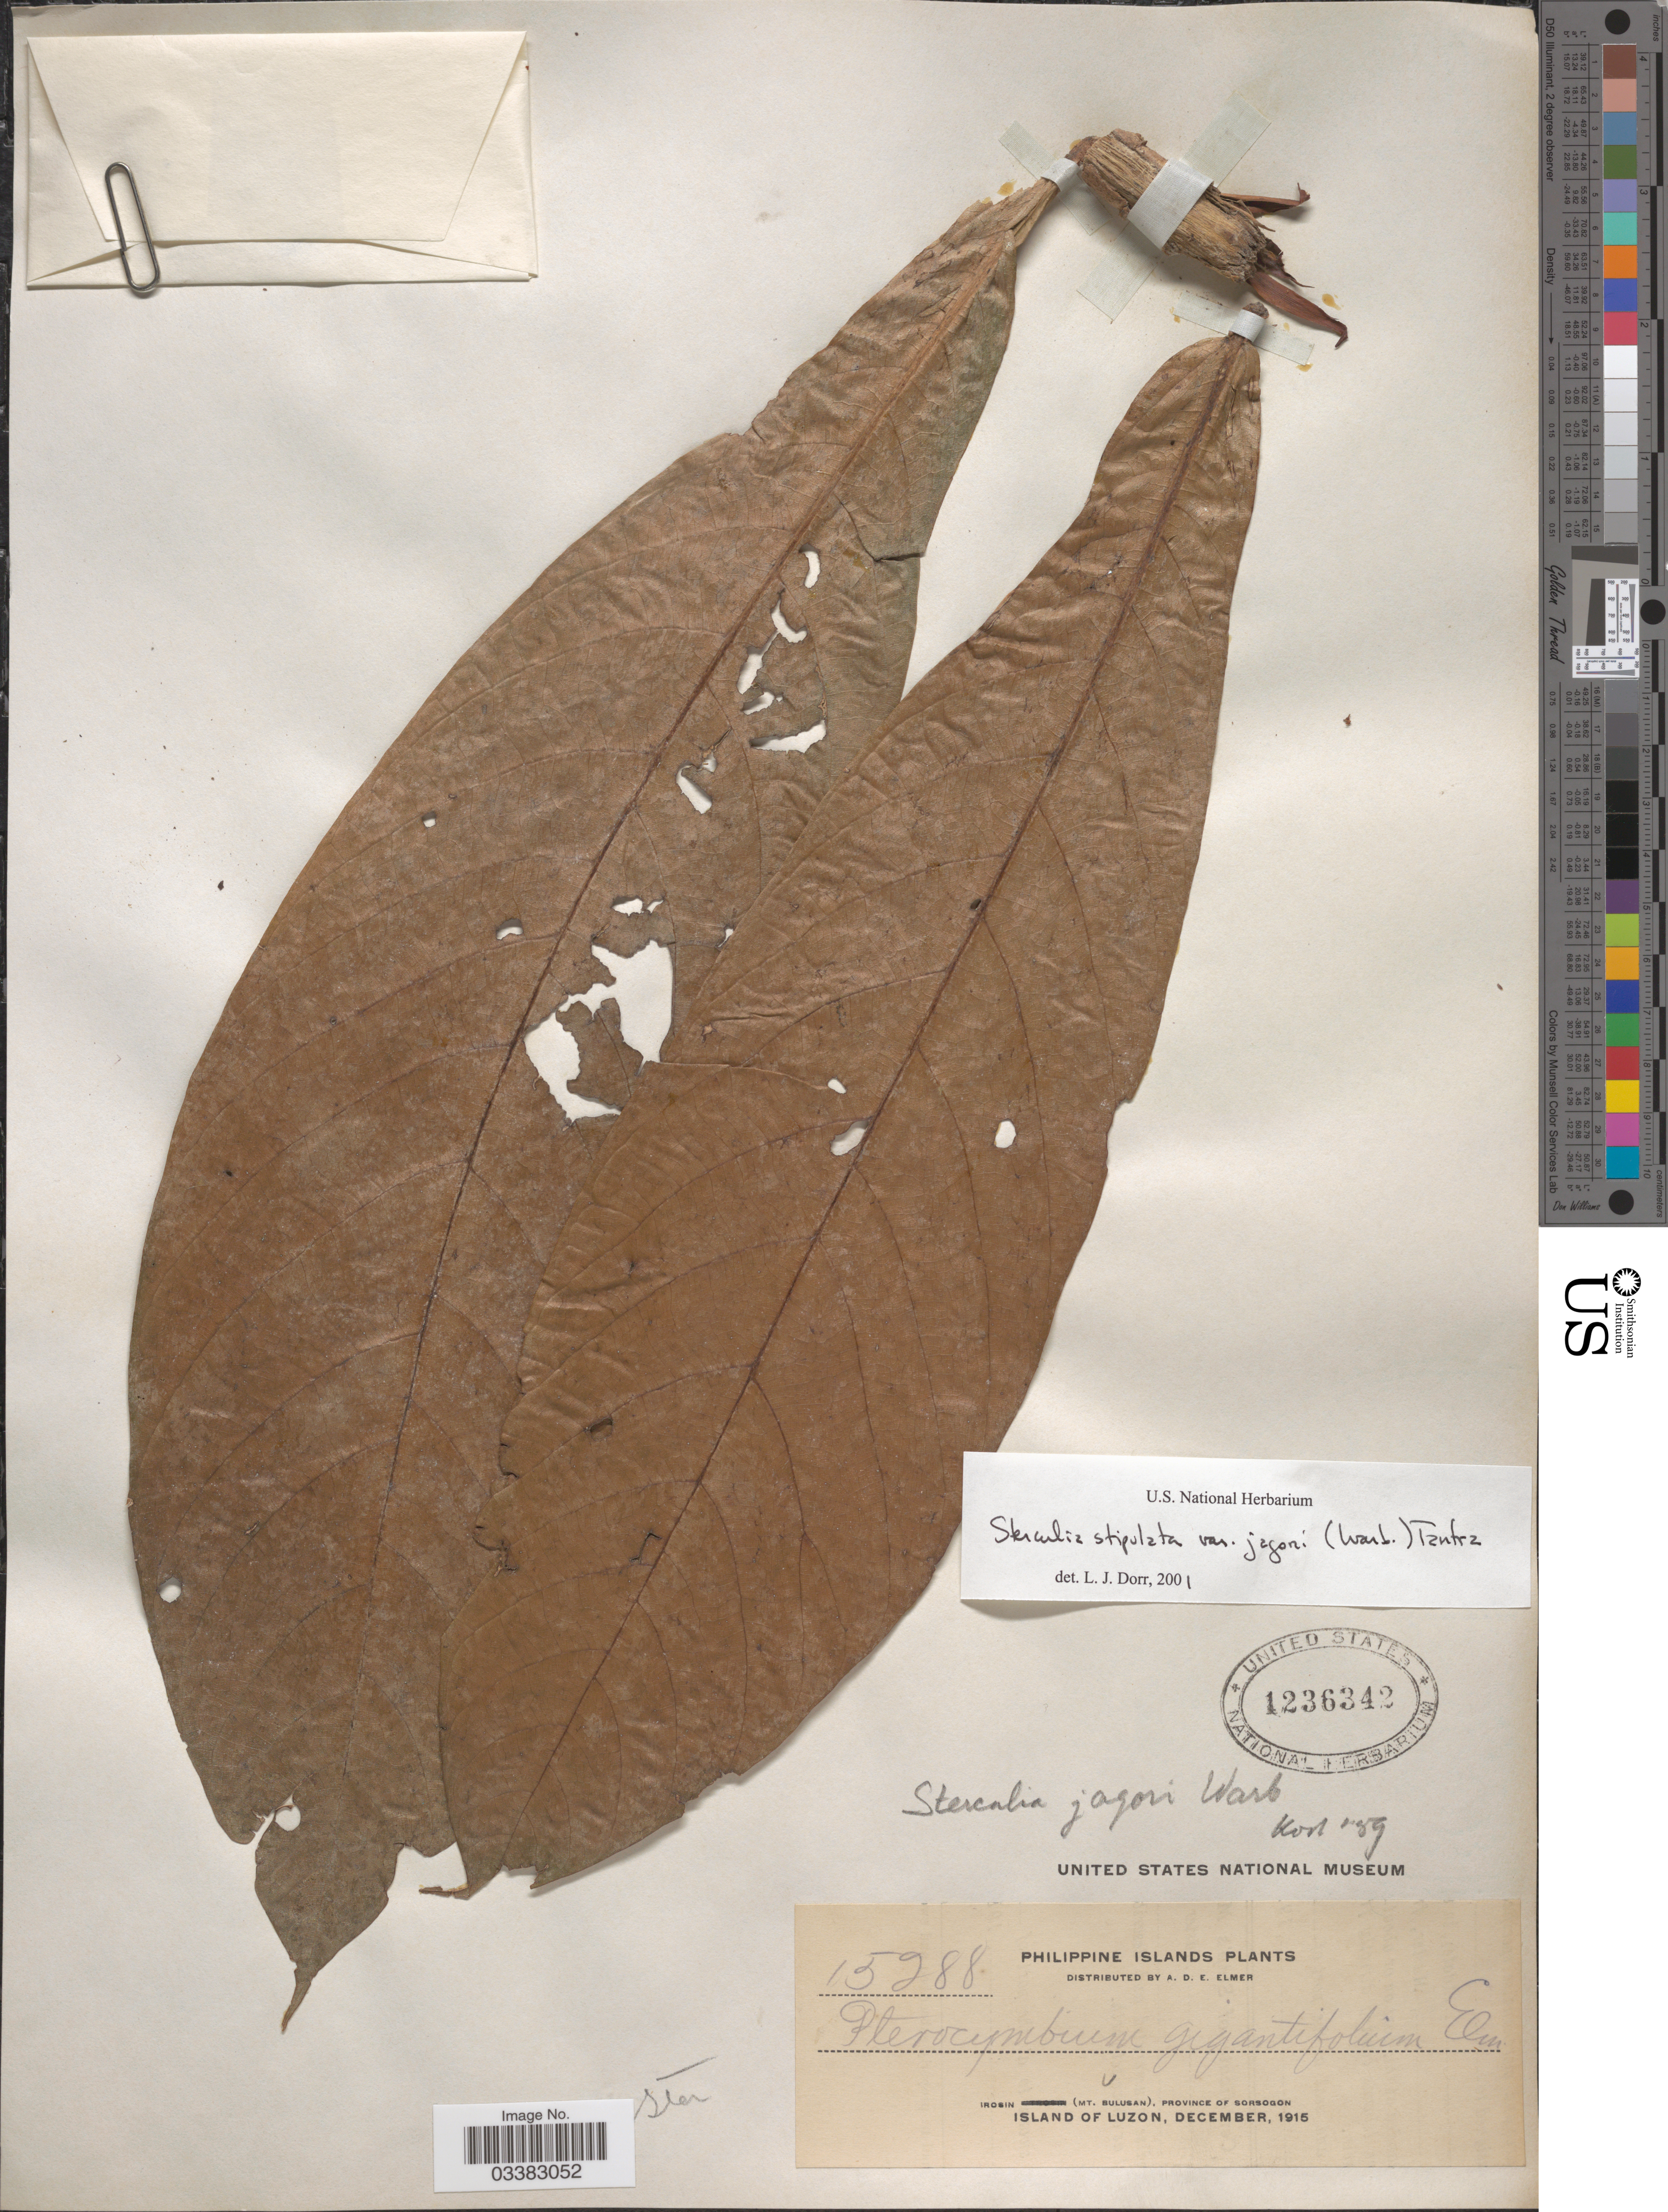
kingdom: Plantae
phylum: Tracheophyta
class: Magnoliopsida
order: Malvales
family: Malvaceae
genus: Sterculia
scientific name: Sterculia stipulata var. jagori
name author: (Warb.) Tantra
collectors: A. D. E. Elmer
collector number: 15288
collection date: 1915-12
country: Philippines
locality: Philippine Islands, Irosin (Mt. Bulusan), Province of Sorsogon, Island of Luzon.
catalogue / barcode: US 1236342